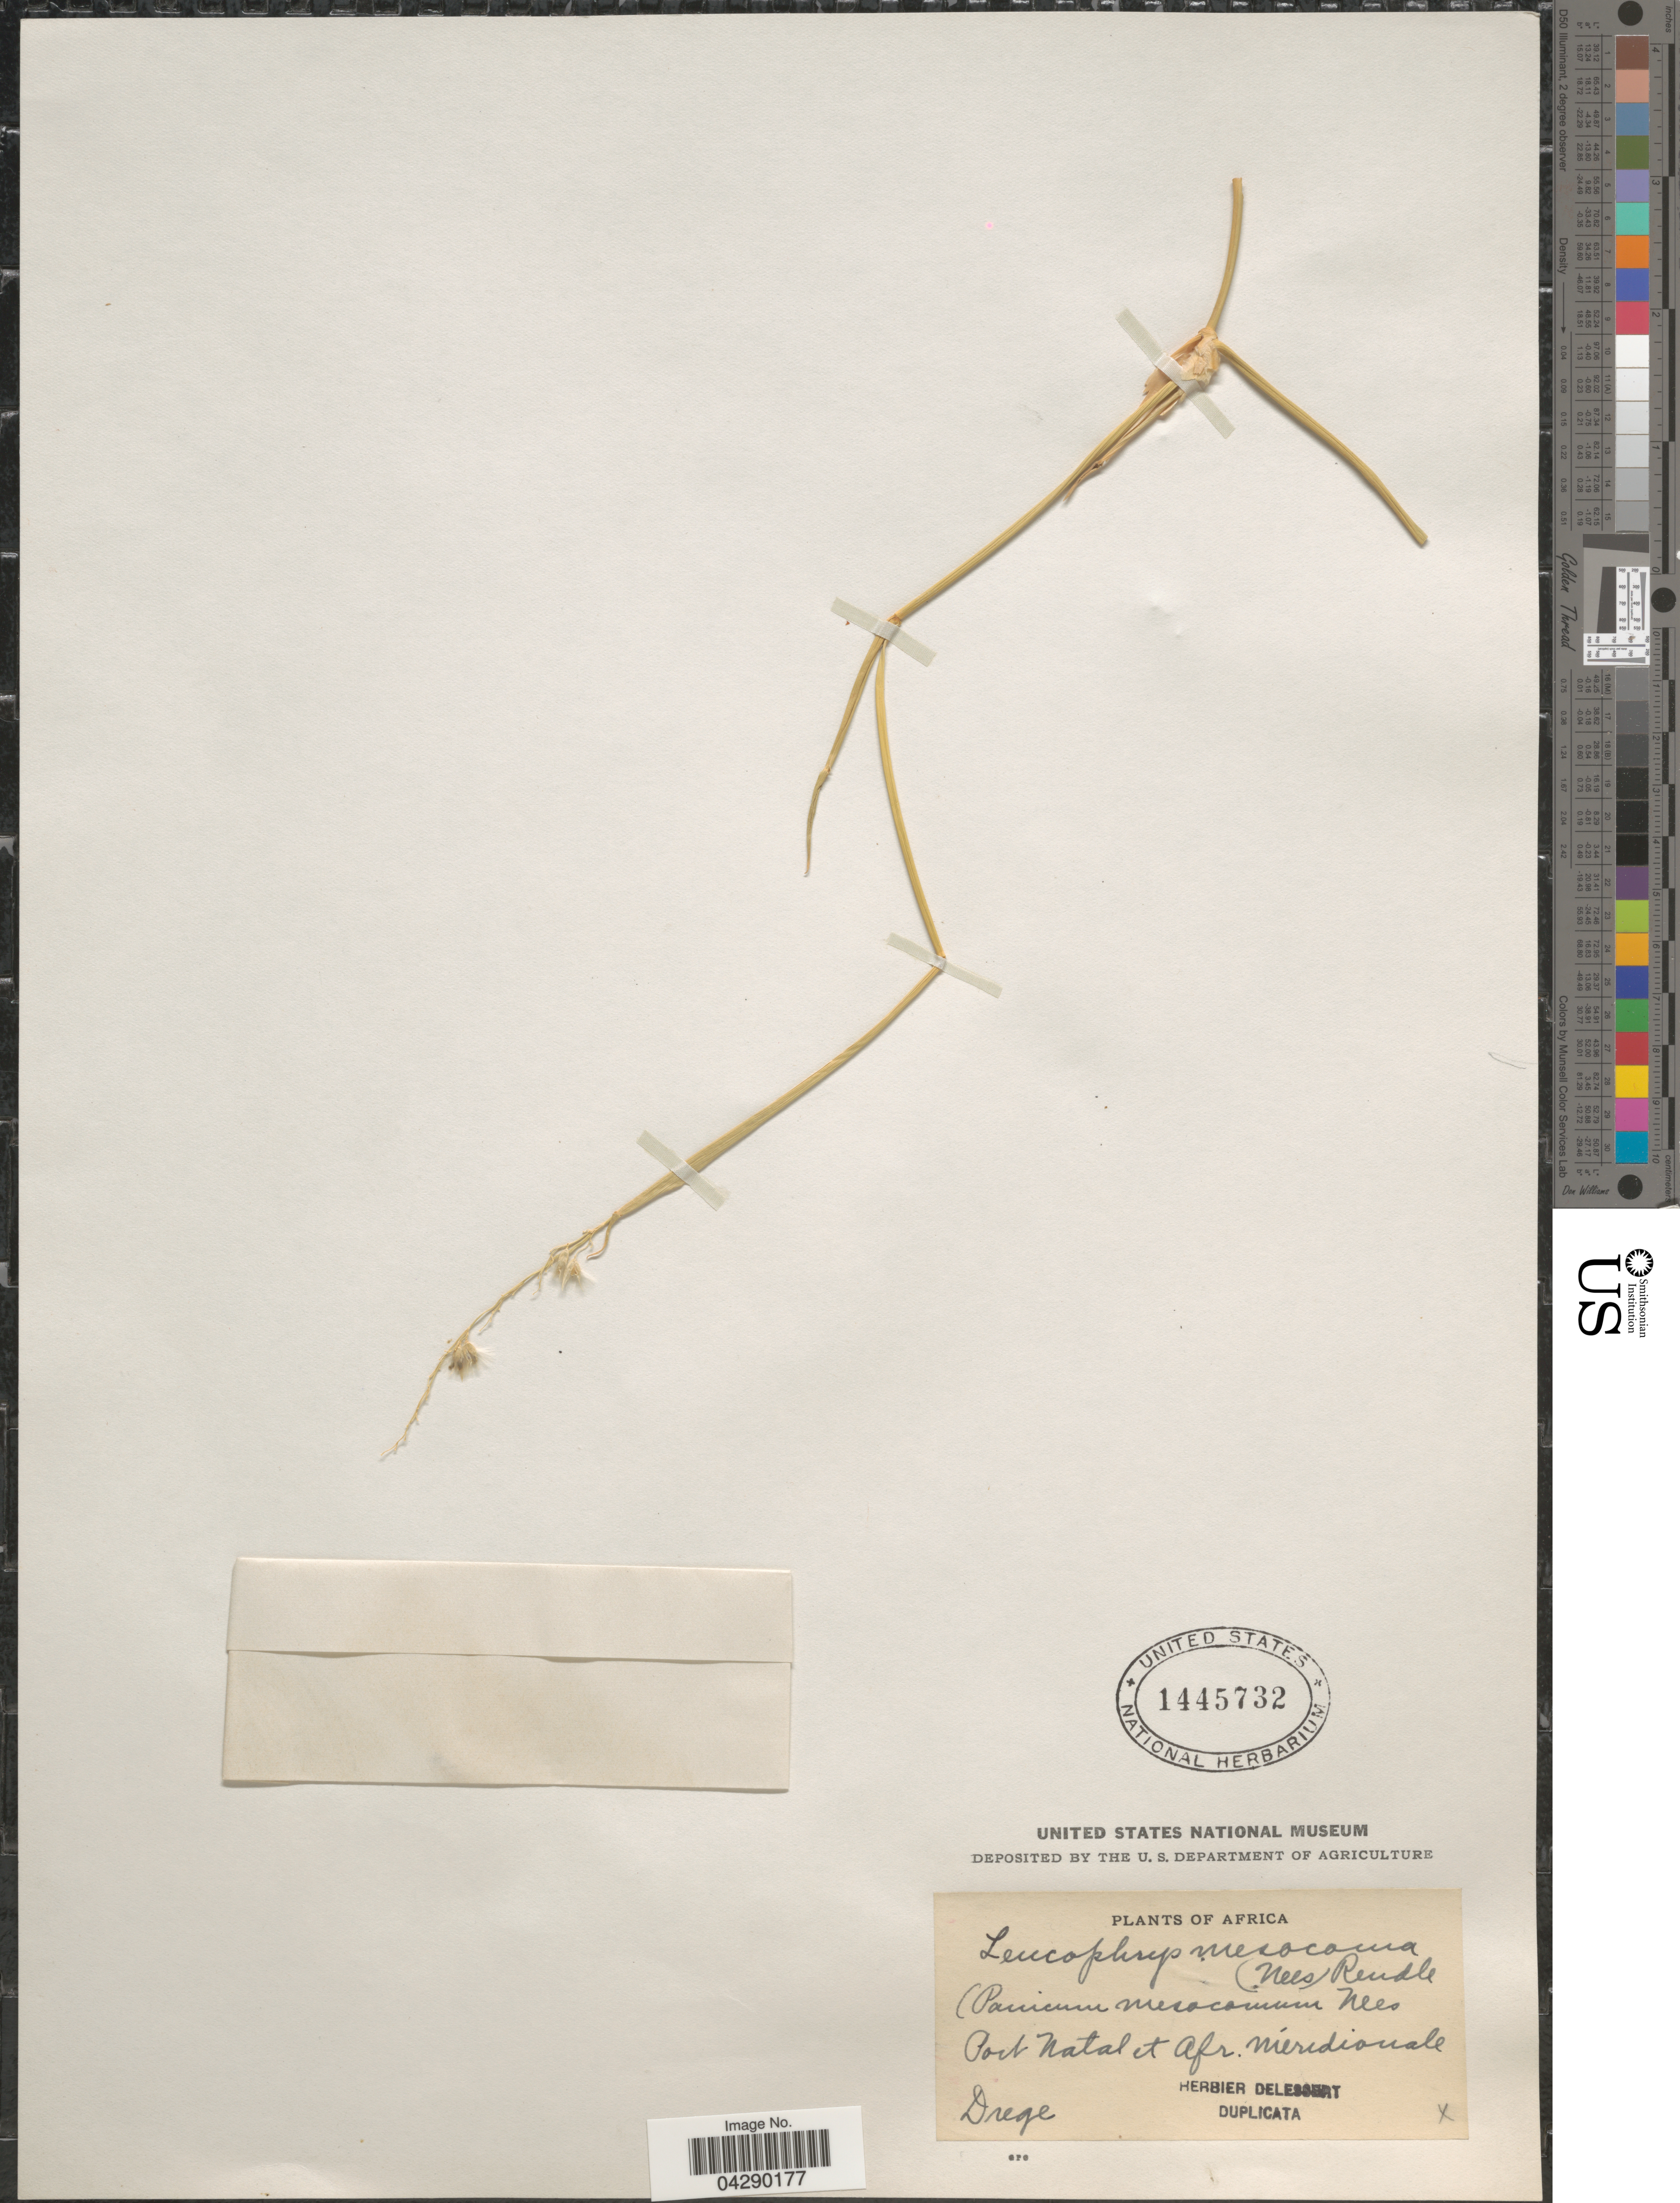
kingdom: Plantae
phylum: Tracheophyta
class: Liliopsida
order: Poales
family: Poaceae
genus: Leucophrys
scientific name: Leucophrys mesocoma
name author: (Nees) Rendle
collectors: Drege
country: South Africa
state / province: KwaZulu-Natal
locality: Port Natal et Afr. Méridionale.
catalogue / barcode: US 1445732